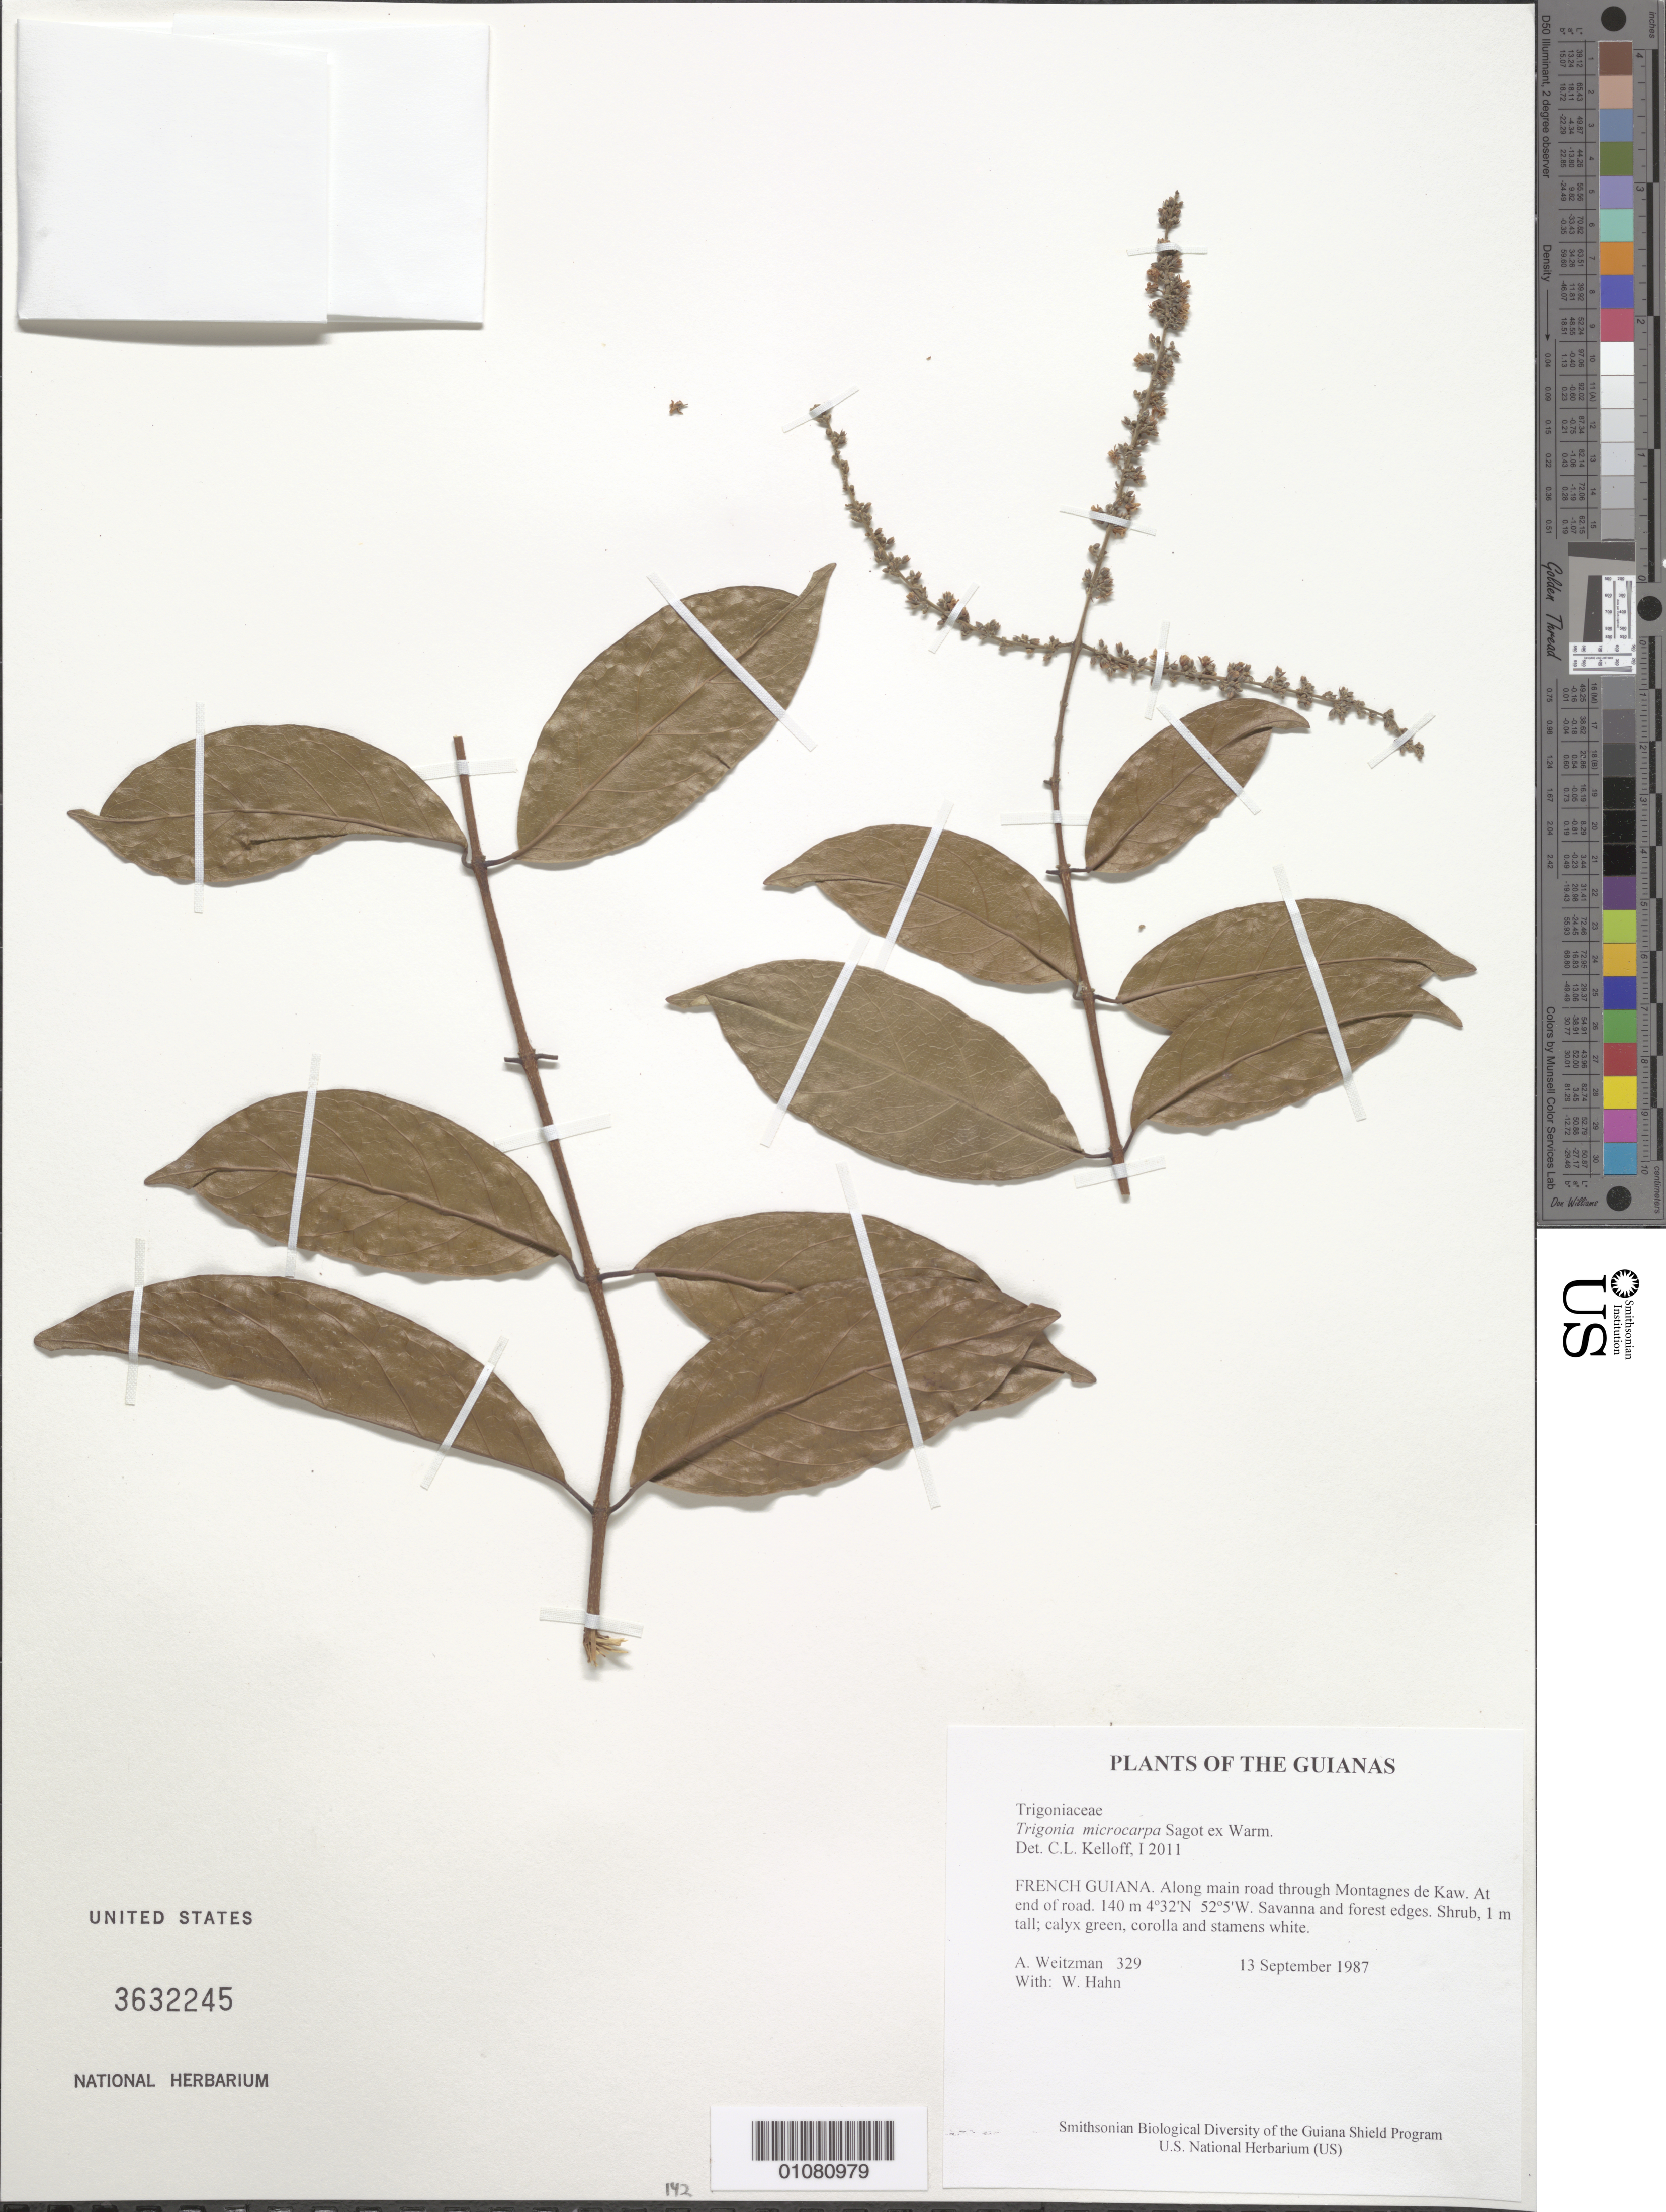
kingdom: Plantae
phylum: Tracheophyta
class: Magnoliopsida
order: Malpighiales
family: Trigoniaceae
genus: Trigonia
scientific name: Trigonia microcarpa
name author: Sagot ex Warm.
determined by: Kelloff, Carol L., (US), Smithsonian Institution - National Museum of Natural History (UNITED STATES)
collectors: A. L. Weitzman & W. Hahn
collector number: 329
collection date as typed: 13 September 1987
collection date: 1987-09-13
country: French Guiana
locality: Along main road through Montagnes de Kaw. At end of road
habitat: Savanna and forest edges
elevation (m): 140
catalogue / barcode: US 3632245